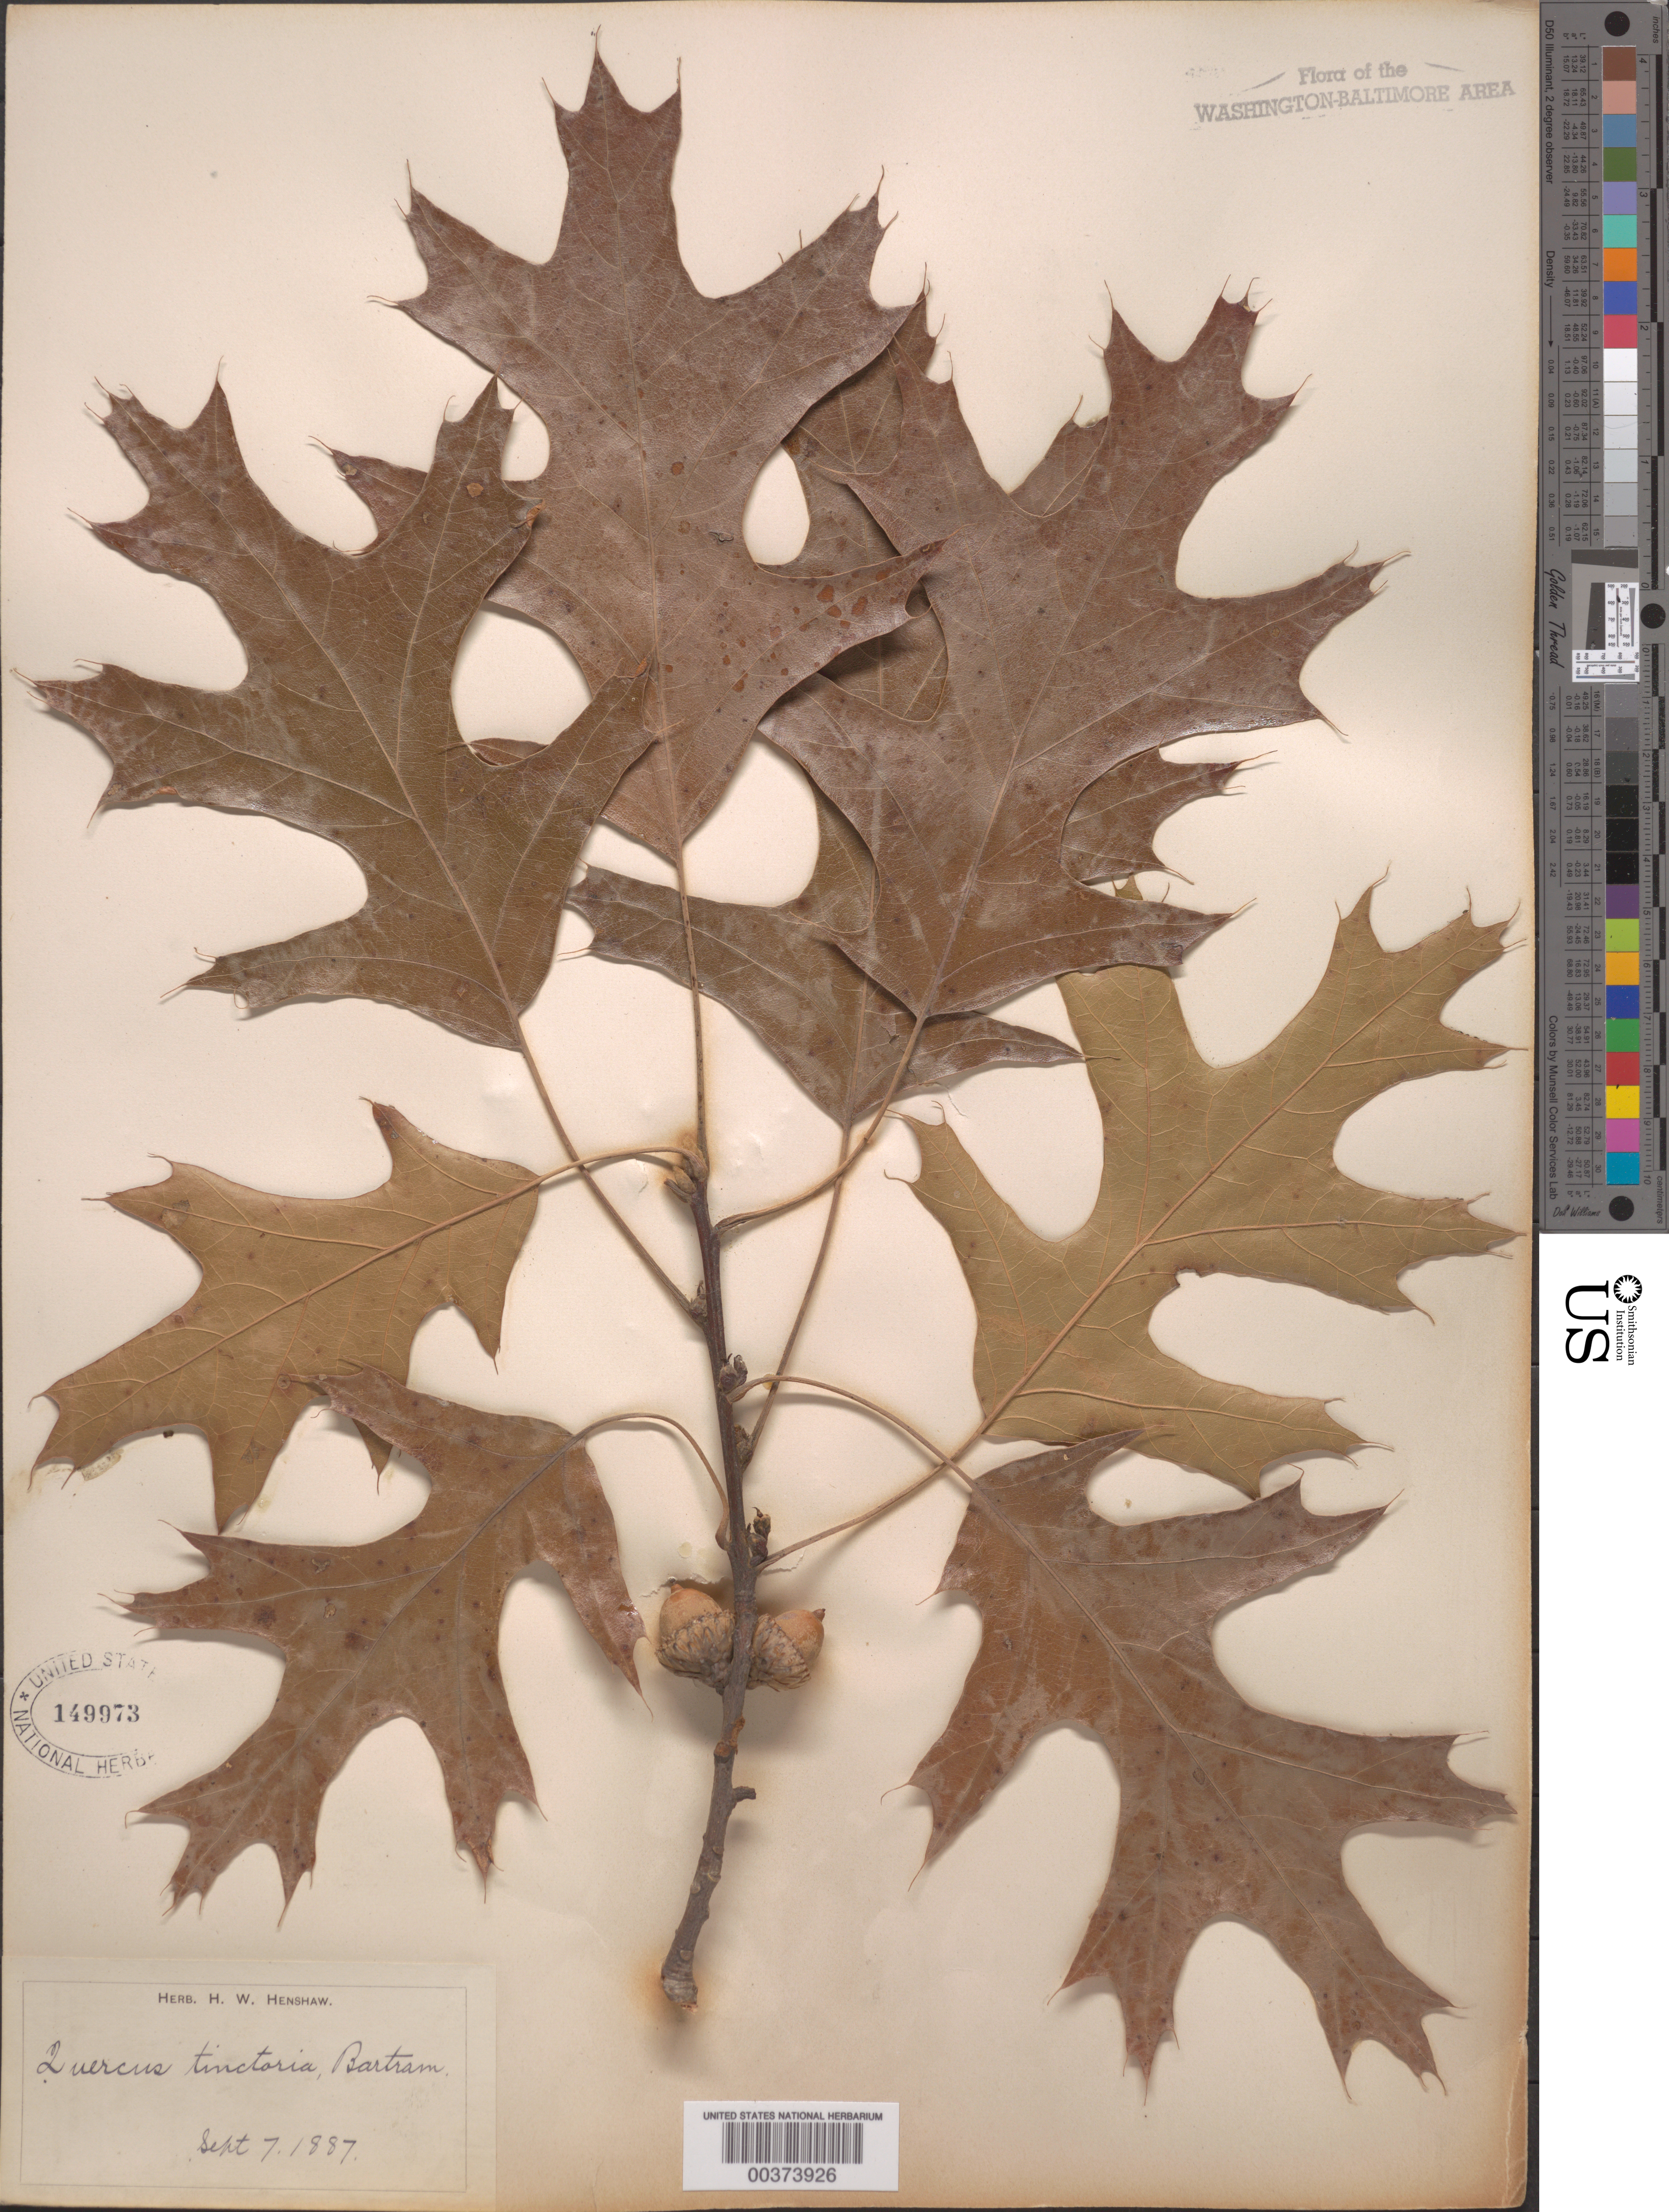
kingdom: Plantae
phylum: Tracheophyta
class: Magnoliopsida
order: Fagales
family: Fagaceae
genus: Quercus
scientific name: Quercus velutina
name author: Lam.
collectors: H. Henshaw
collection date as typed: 07 Sep 1887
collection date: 1887-09-07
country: United States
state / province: District of Columbia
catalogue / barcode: US 149973